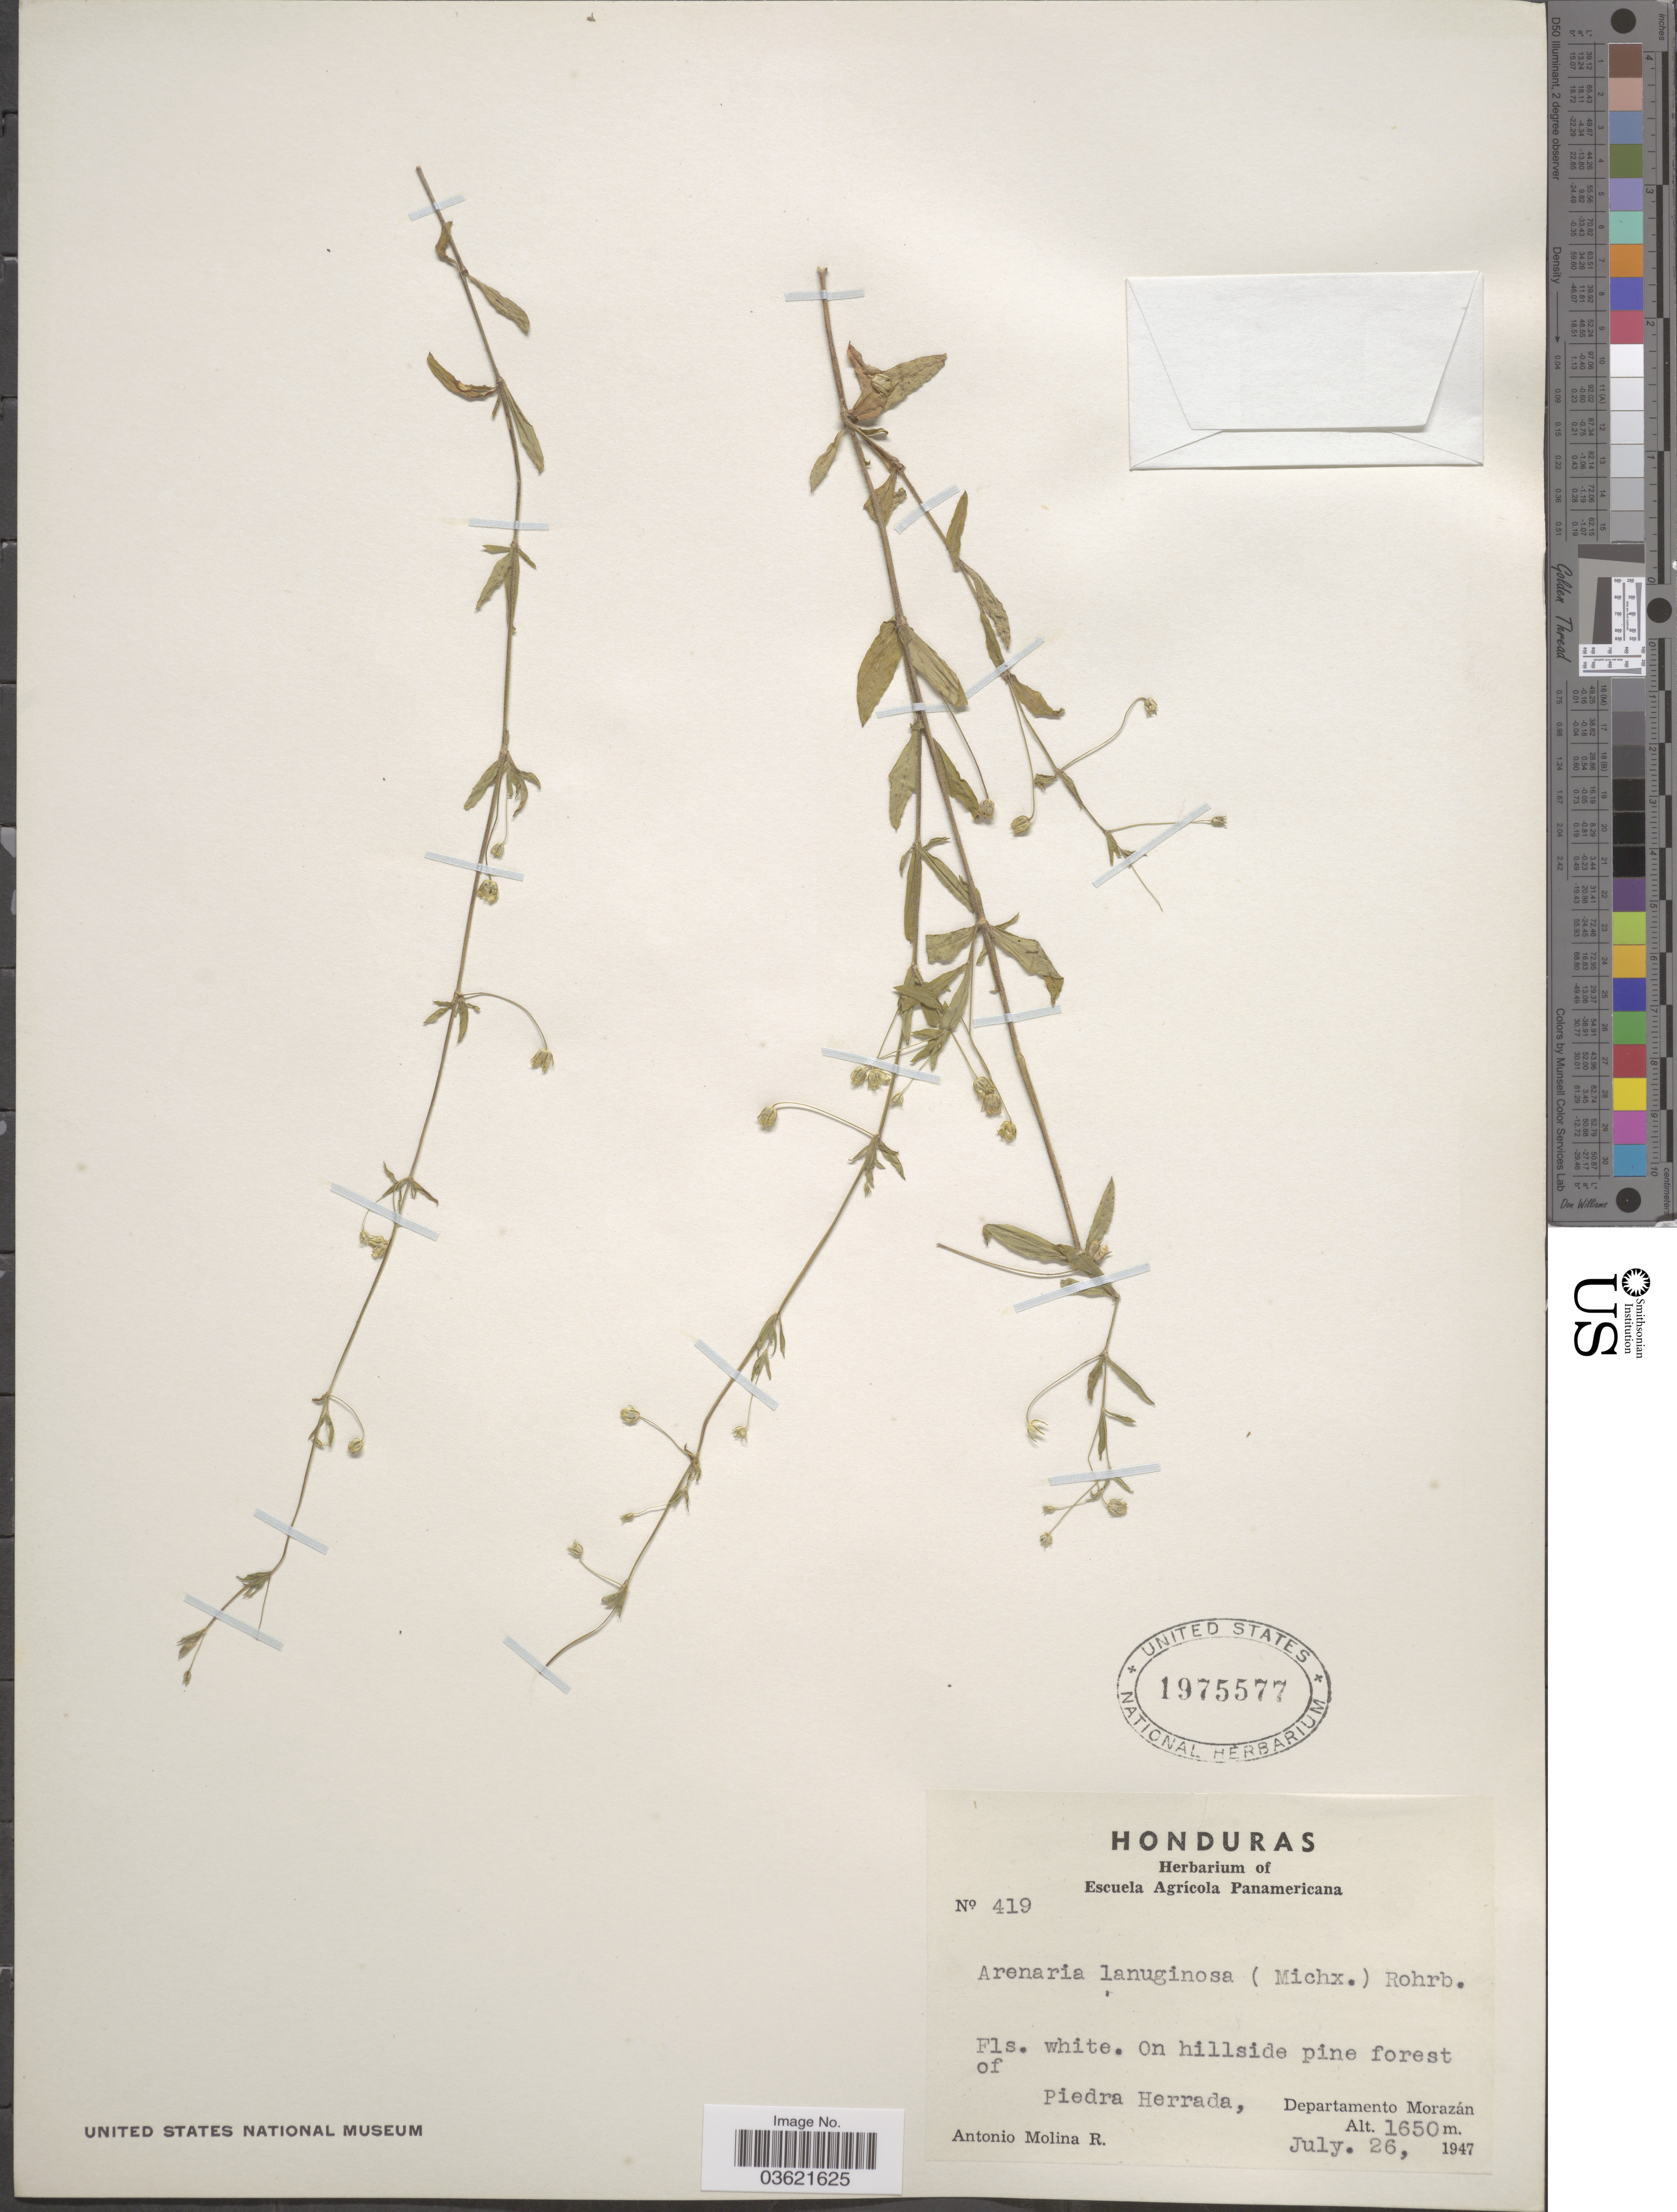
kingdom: Plantae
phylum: Tracheophyta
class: Magnoliopsida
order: Caryophyllales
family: Caryophyllaceae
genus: Arenaria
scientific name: Arenaria lanuginosa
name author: (Michx.) Rohrb.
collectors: A. Molina R.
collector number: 419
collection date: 1947-07-26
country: Honduras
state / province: Fco. Morazán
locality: Piedra Herrada, Departamento Morazán.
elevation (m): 1650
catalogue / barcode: US 1975577